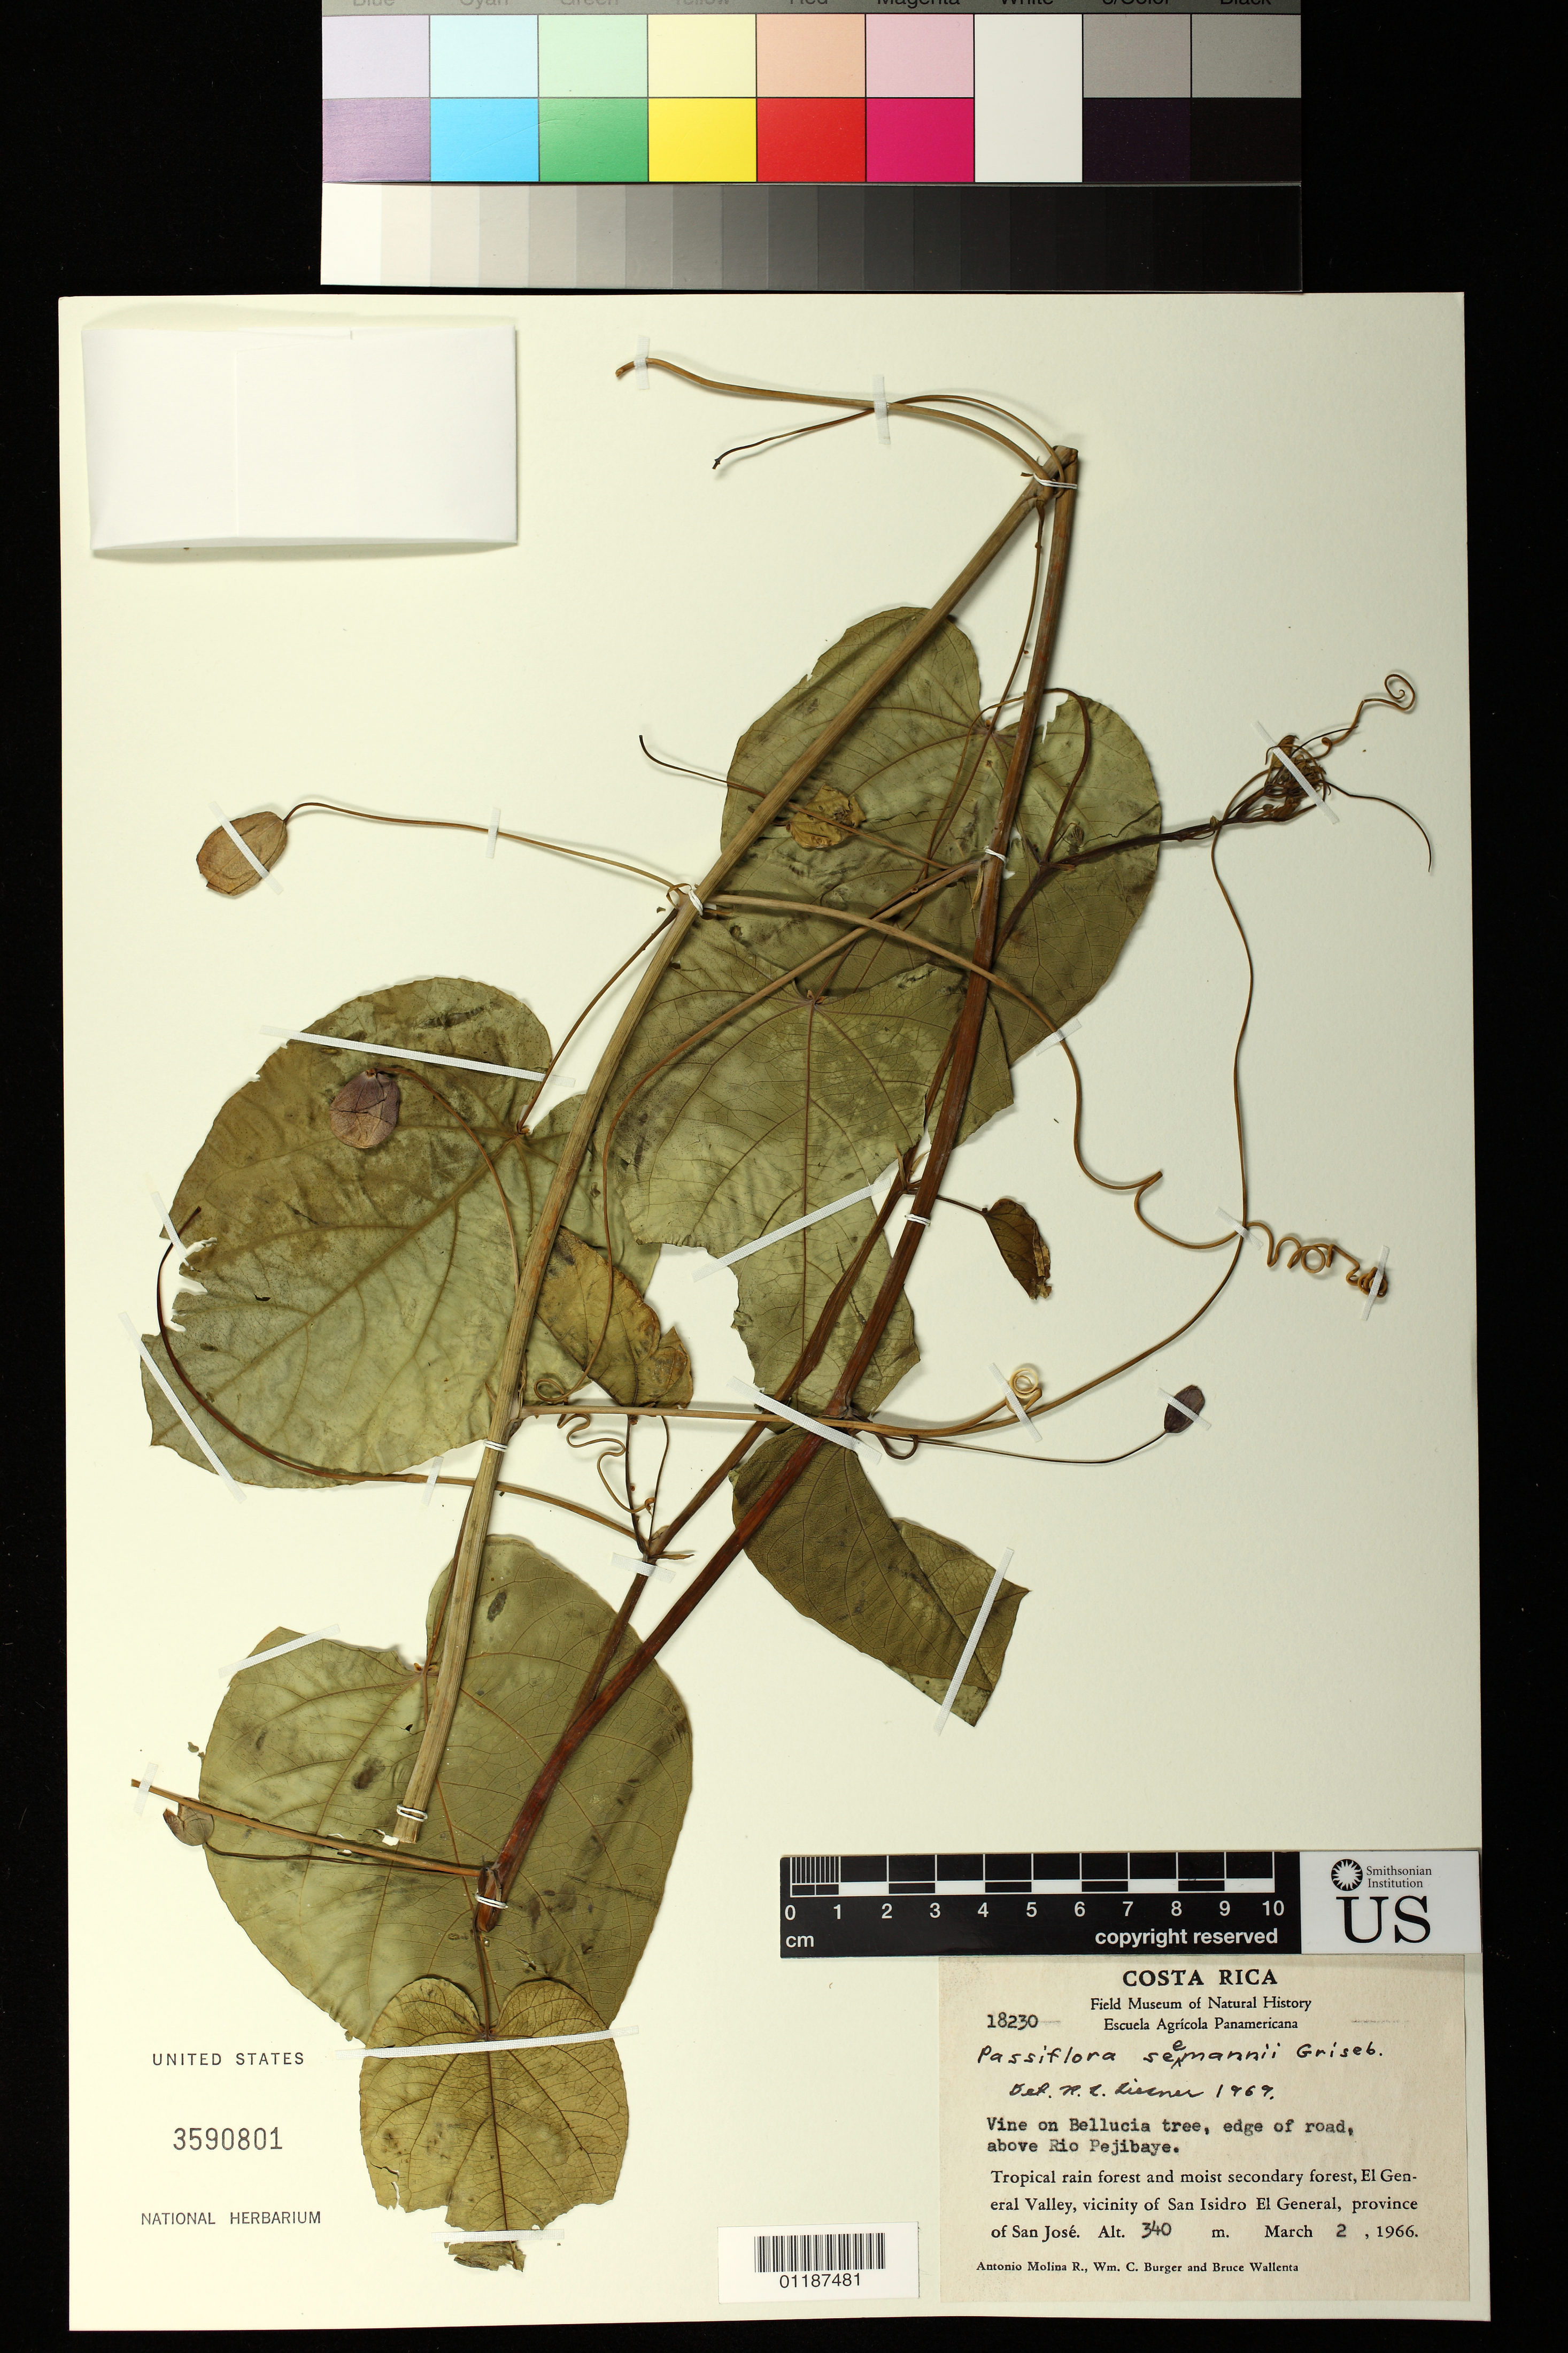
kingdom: Plantae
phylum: Tracheophyta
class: Magnoliopsida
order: Malpighiales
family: Passifloraceae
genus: Passiflora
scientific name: Passiflora seemannii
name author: Griseb.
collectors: A. Molina R., W. Burger & B. Wallenta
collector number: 18230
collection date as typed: Mar 2 1966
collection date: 1966-03-02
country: Costa Rica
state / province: San José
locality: edge of road above Rio Pejibaye. El General Valley, vicinity of San Isidro El General.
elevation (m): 340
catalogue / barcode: US 3590801